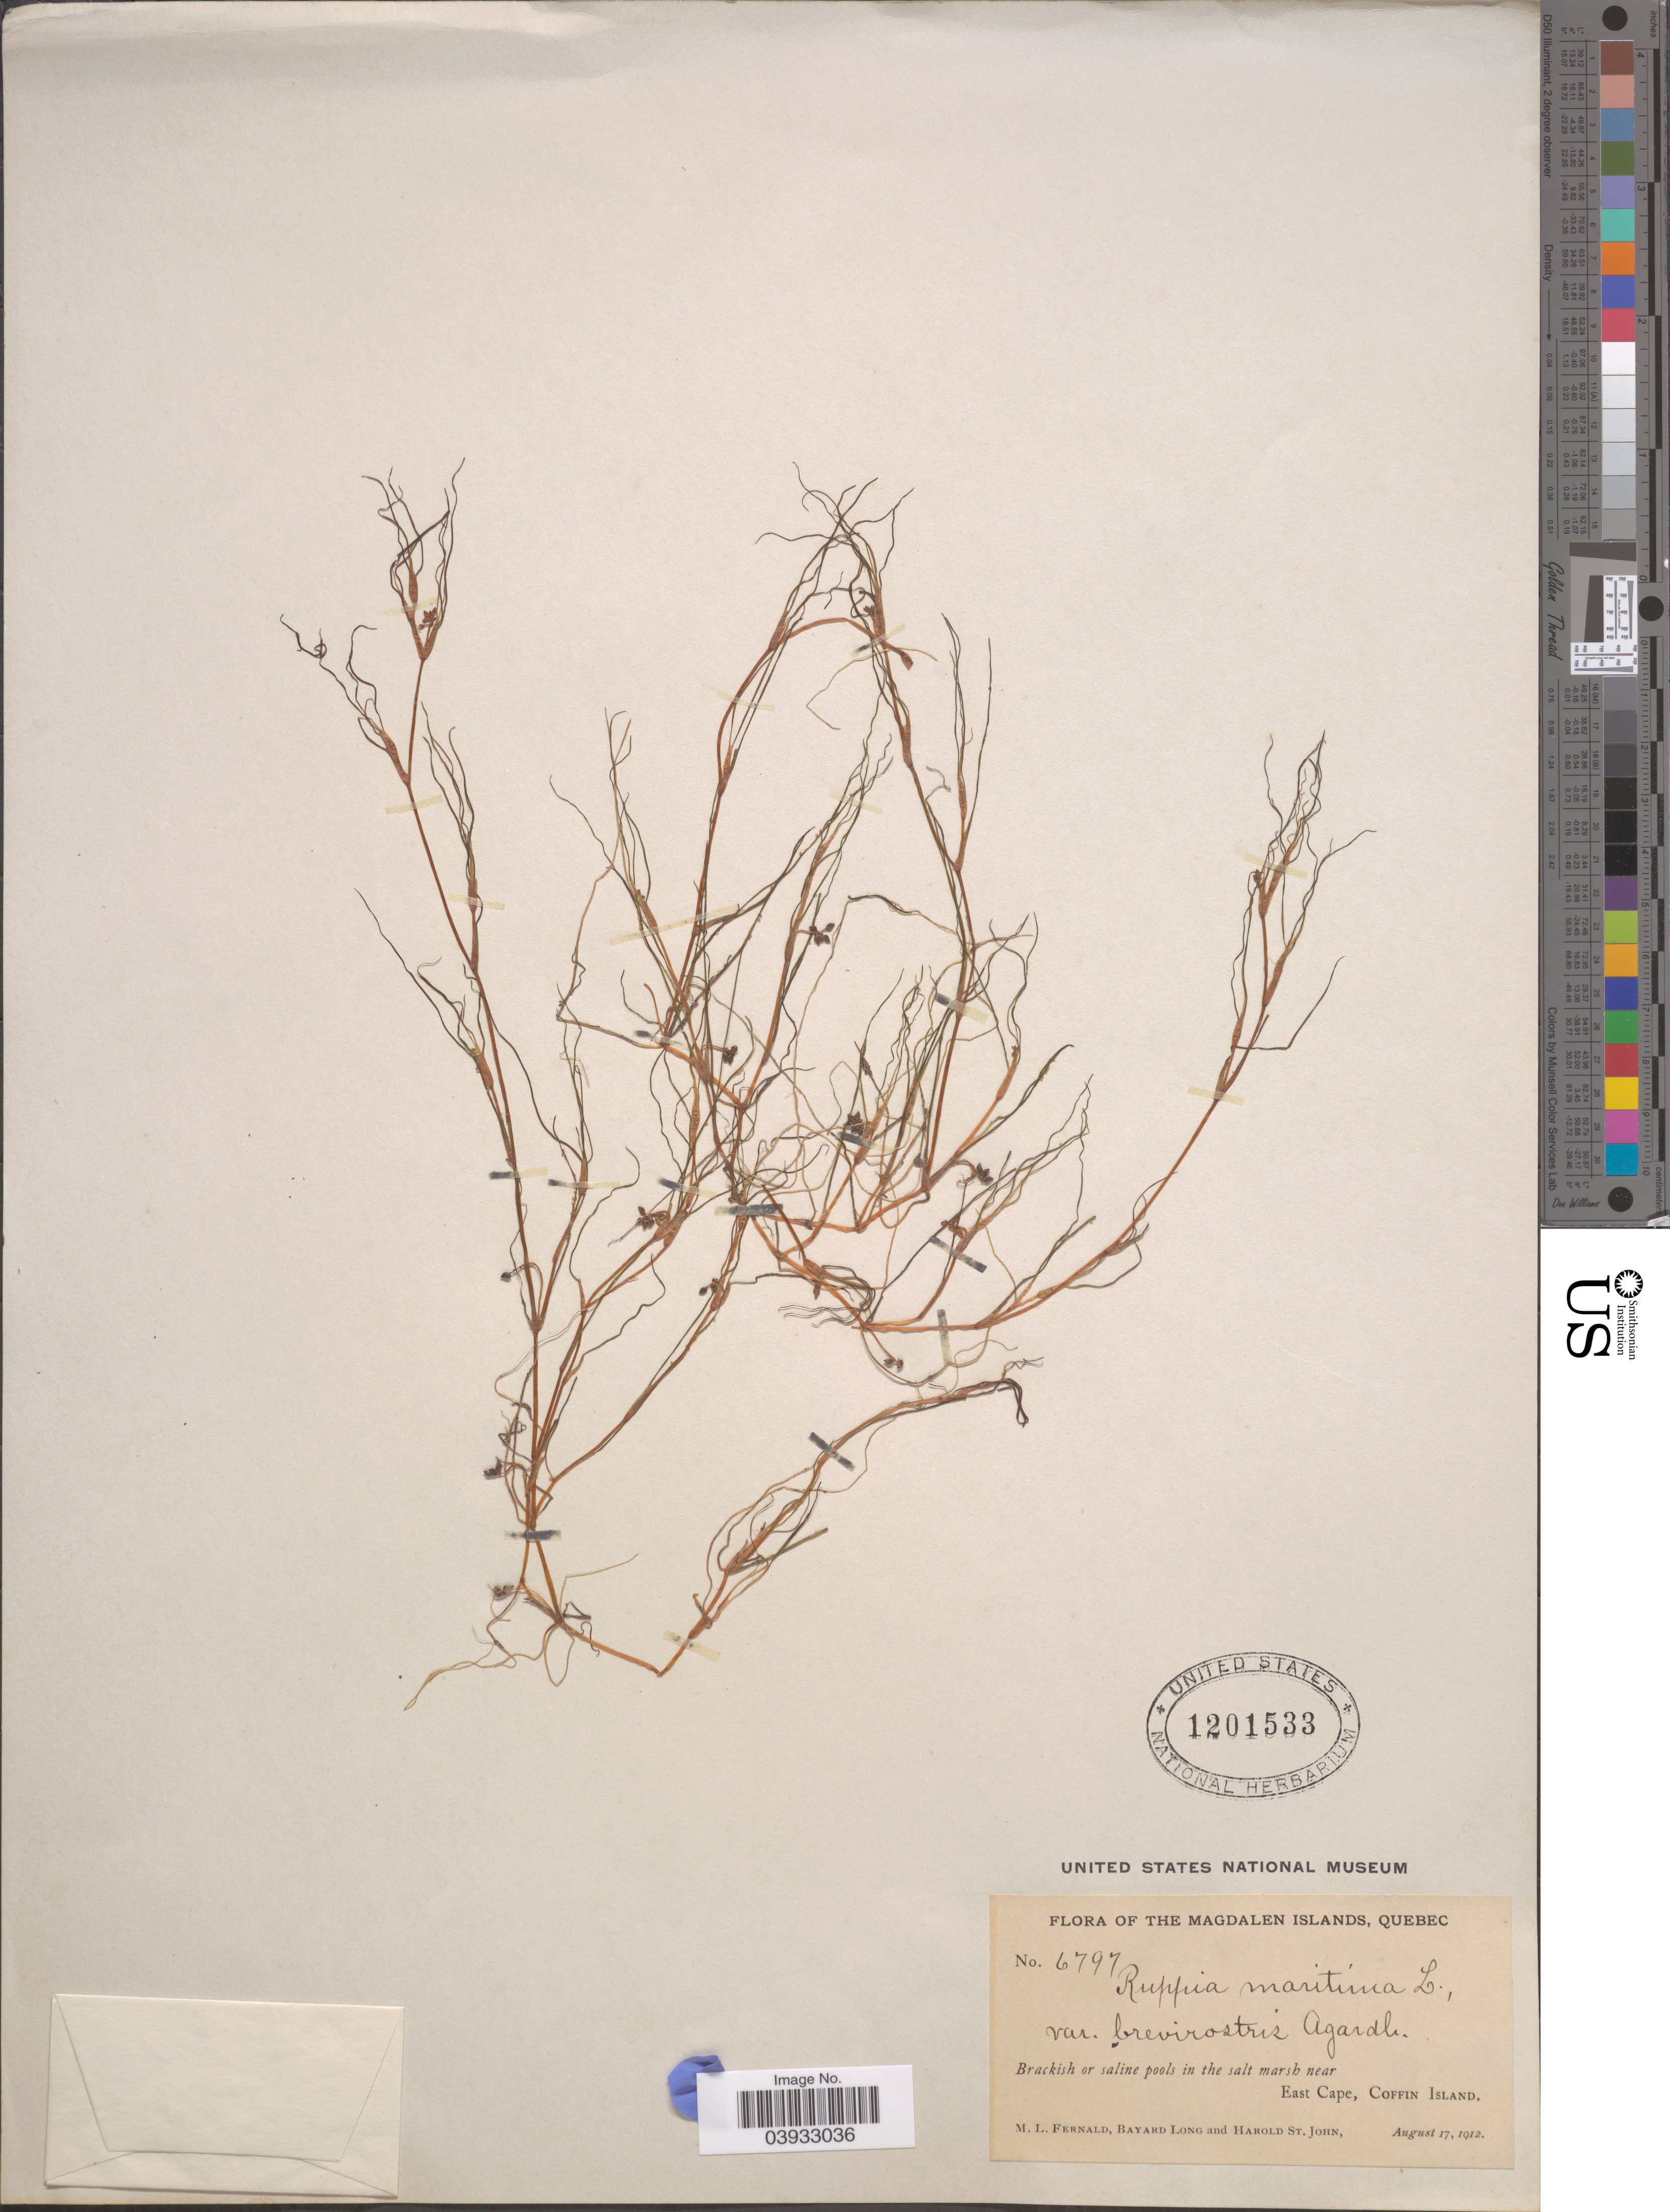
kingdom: Plantae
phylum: Tracheophyta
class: Liliopsida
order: Alismatales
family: Ruppiaceae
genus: Ruppia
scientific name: Ruppia maritima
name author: L.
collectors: M. L. Fernald, B. Long & H. St. John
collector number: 6797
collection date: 1912-08-17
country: Canada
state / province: Quebec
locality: The Magdalen Islands. Near East Cape, Coffin Island.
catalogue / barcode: US 1201533